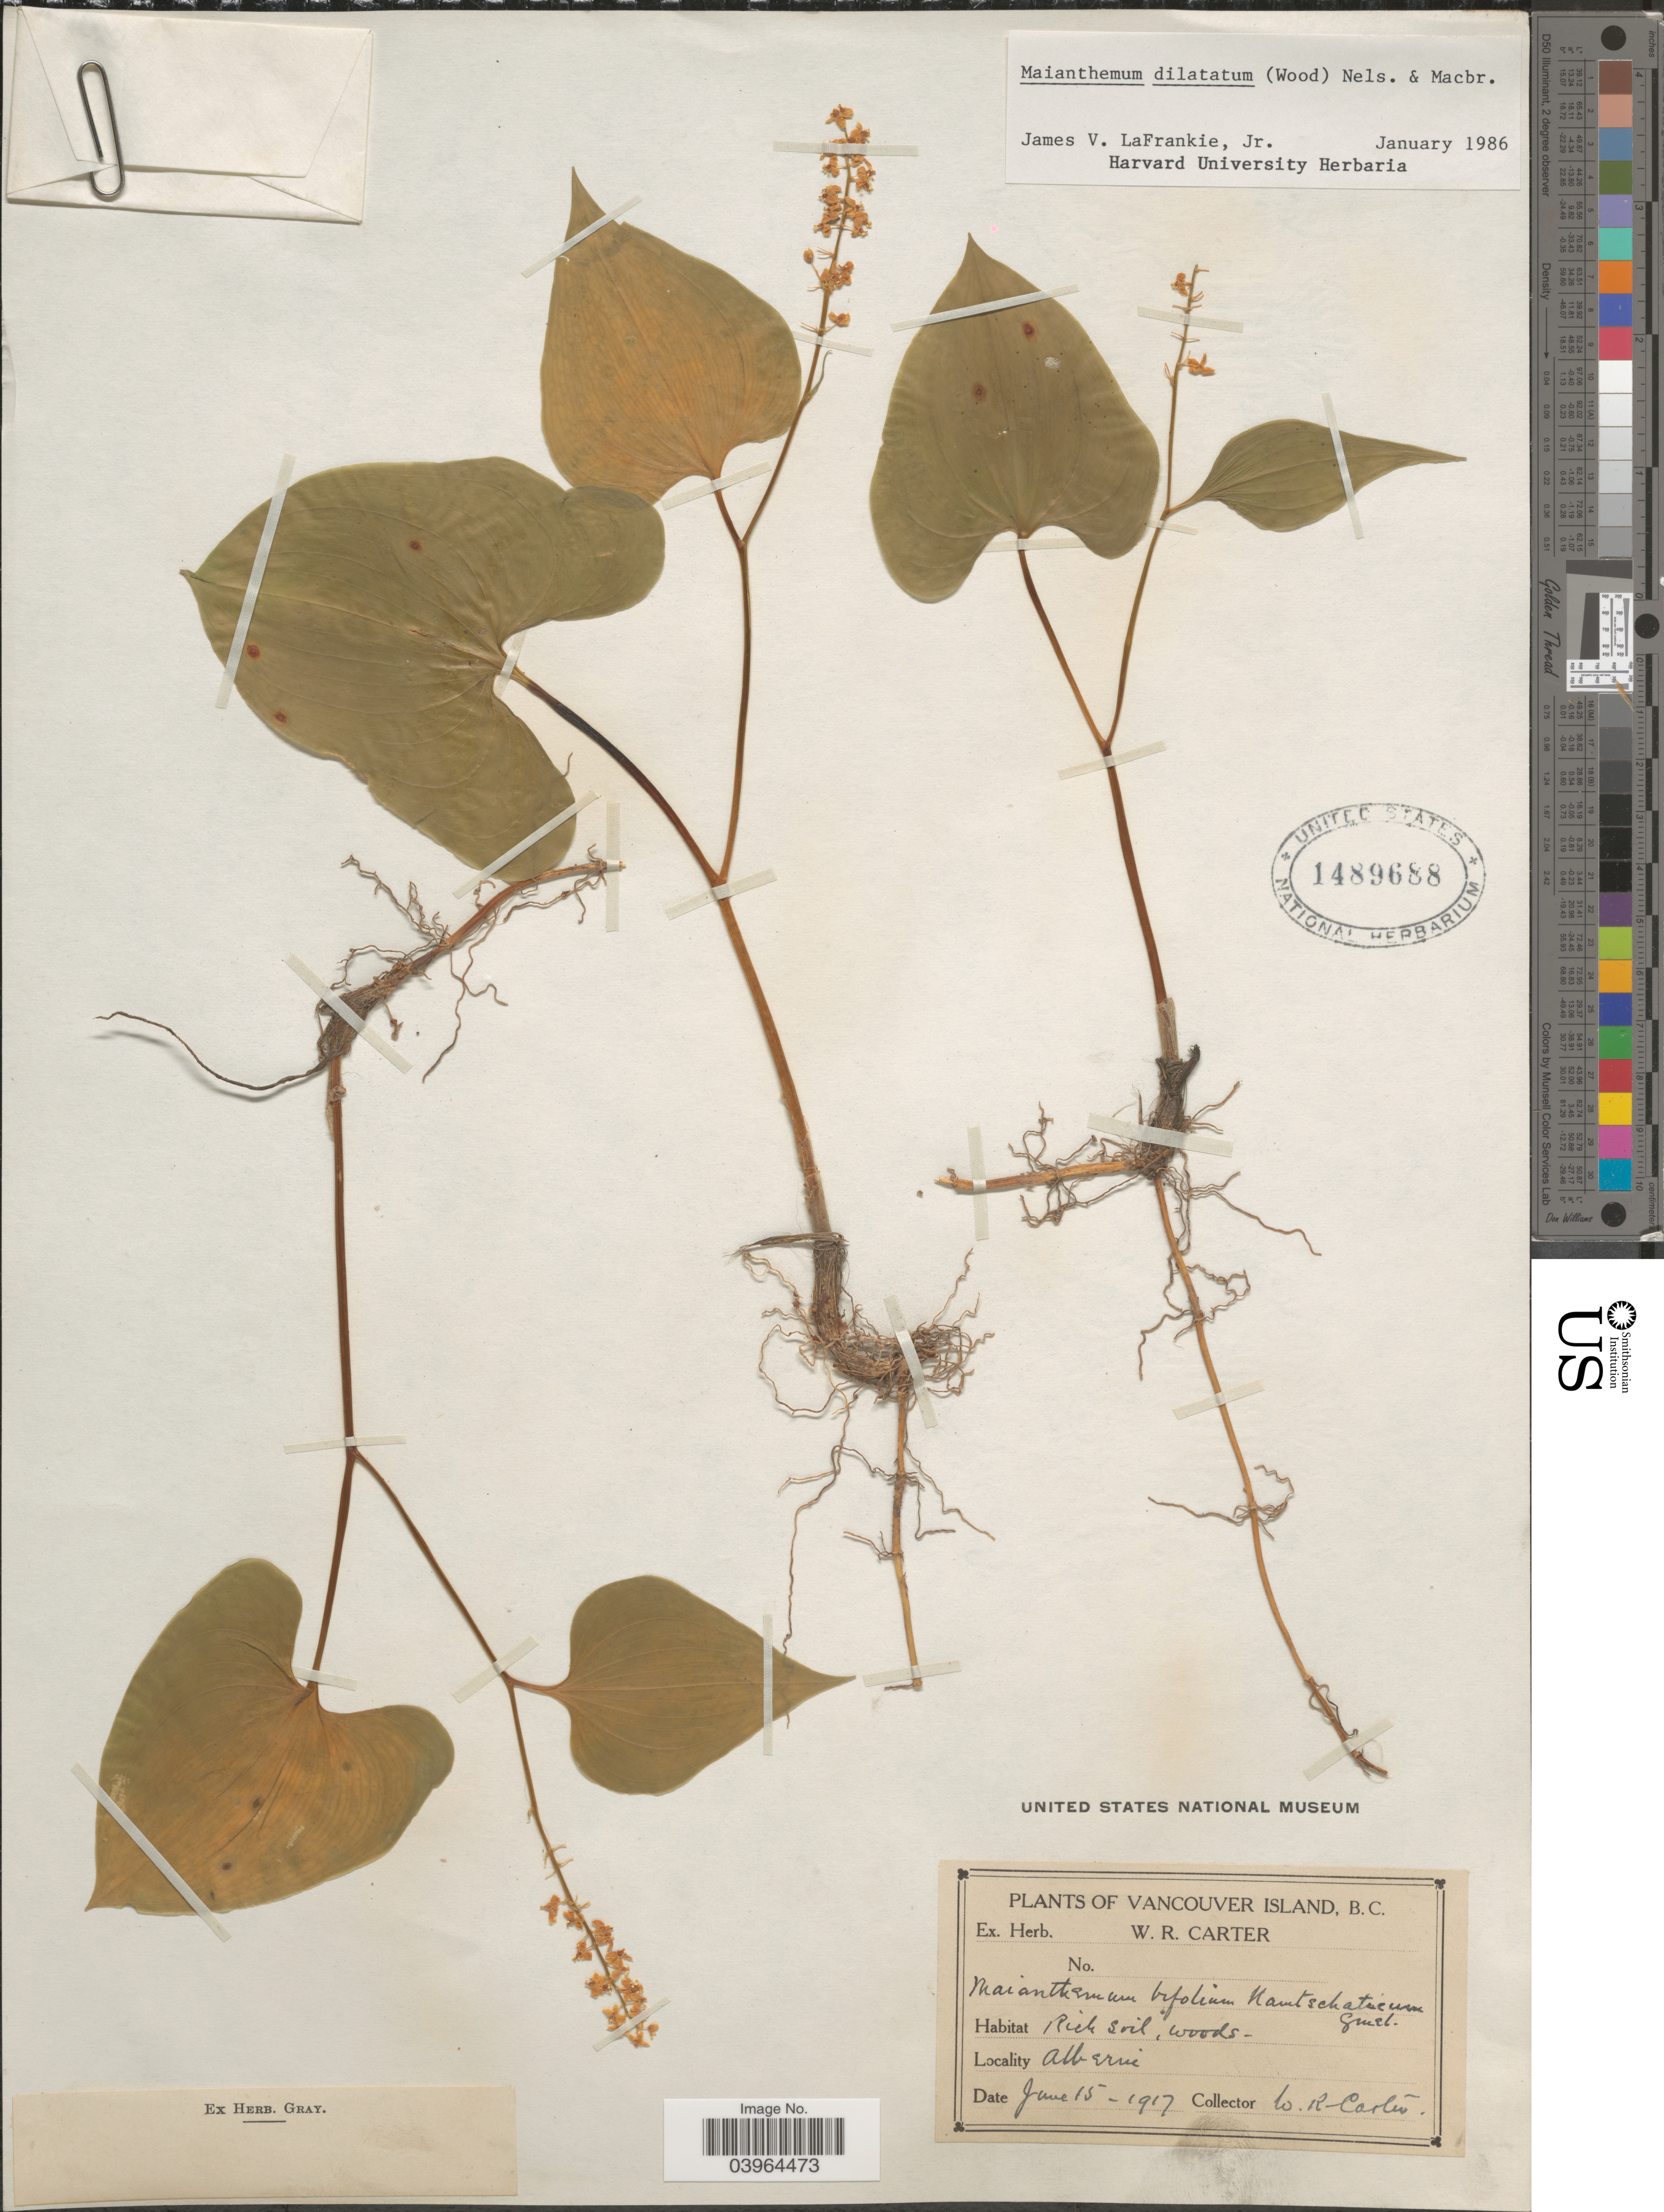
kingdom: Plantae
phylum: Tracheophyta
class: Liliopsida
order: Asparagales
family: Asparagaceae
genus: Maianthemum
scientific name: Maianthemum dilatatum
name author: (Alph. Wood) A. Nelson & J.F. Macbr.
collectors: W. Carter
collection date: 1917-06-15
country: Canada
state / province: British Columbia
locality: Vancouver Island, B.C. Alberni.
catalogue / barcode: US 1489688